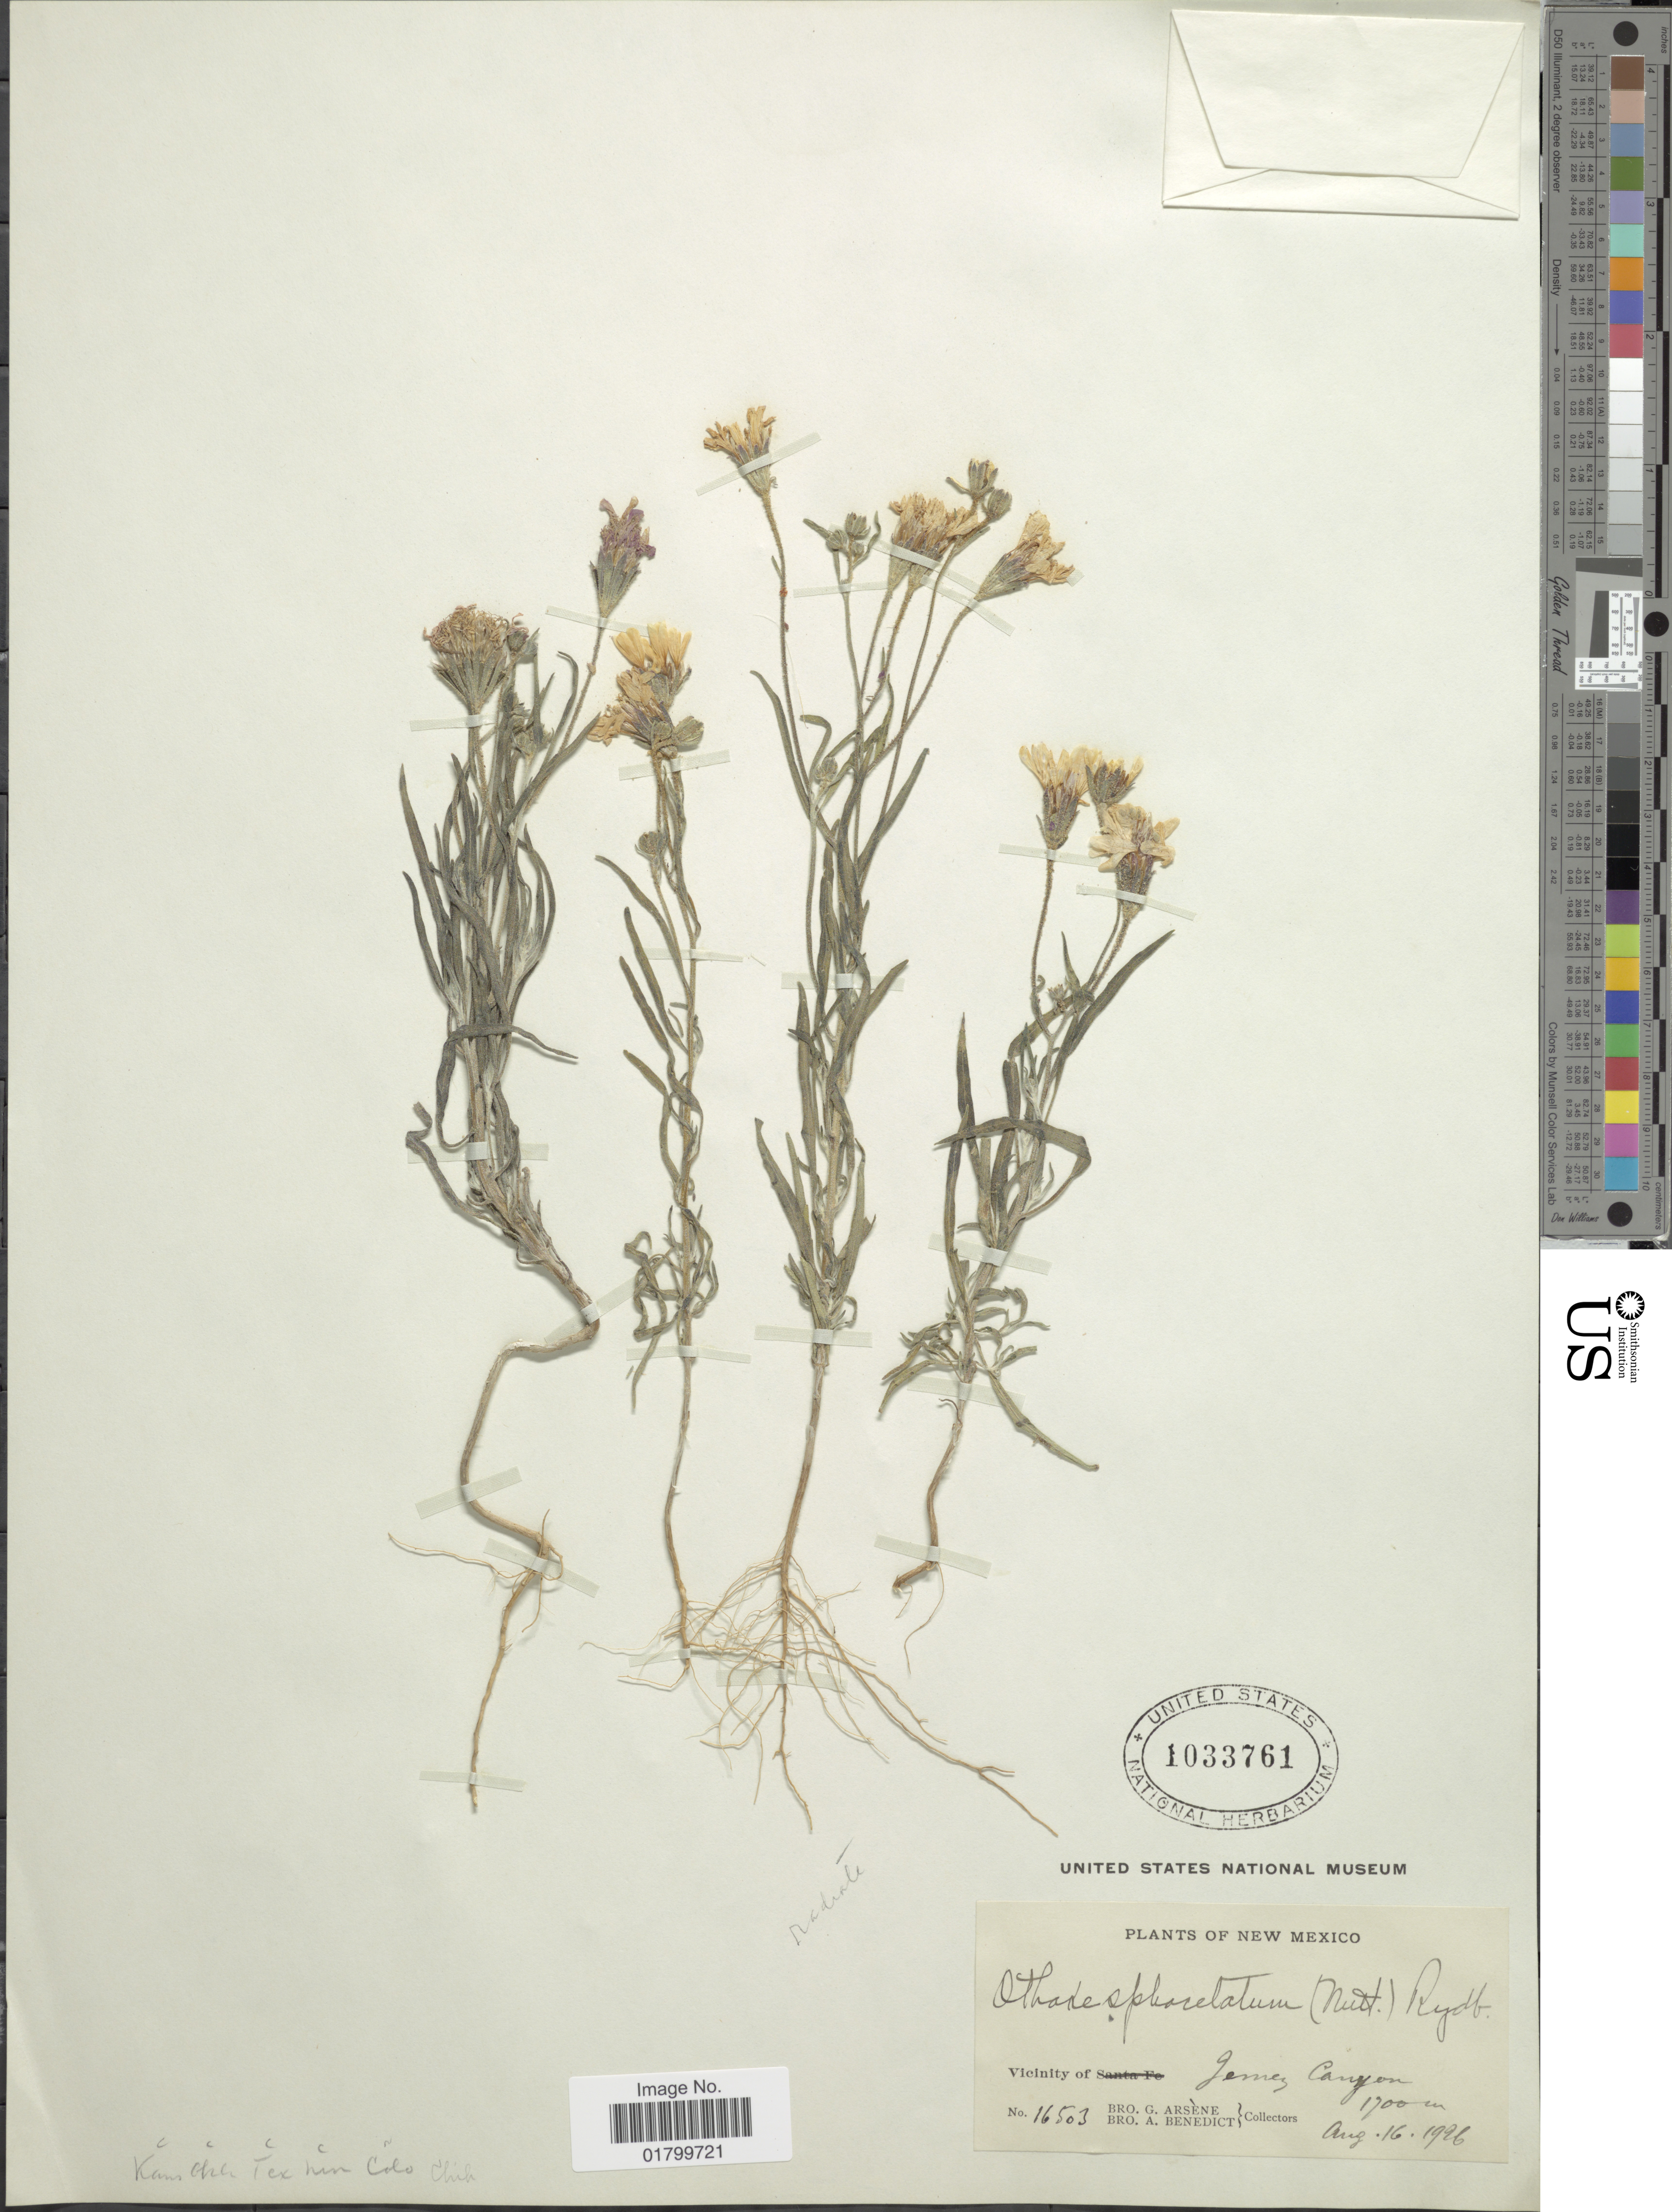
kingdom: Plantae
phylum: Tracheophyta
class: Magnoliopsida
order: Asterales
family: Asteraceae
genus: Palafoxia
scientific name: Palafoxia sphacelata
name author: (Nutt. ex Torr.) Cory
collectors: Bro. G. Arsène & Bro. A. Benedict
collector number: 16503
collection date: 1926-08-16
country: United States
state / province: New Mexico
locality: Vicinity of Jemez Canyon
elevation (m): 1700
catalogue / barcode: US 1033761